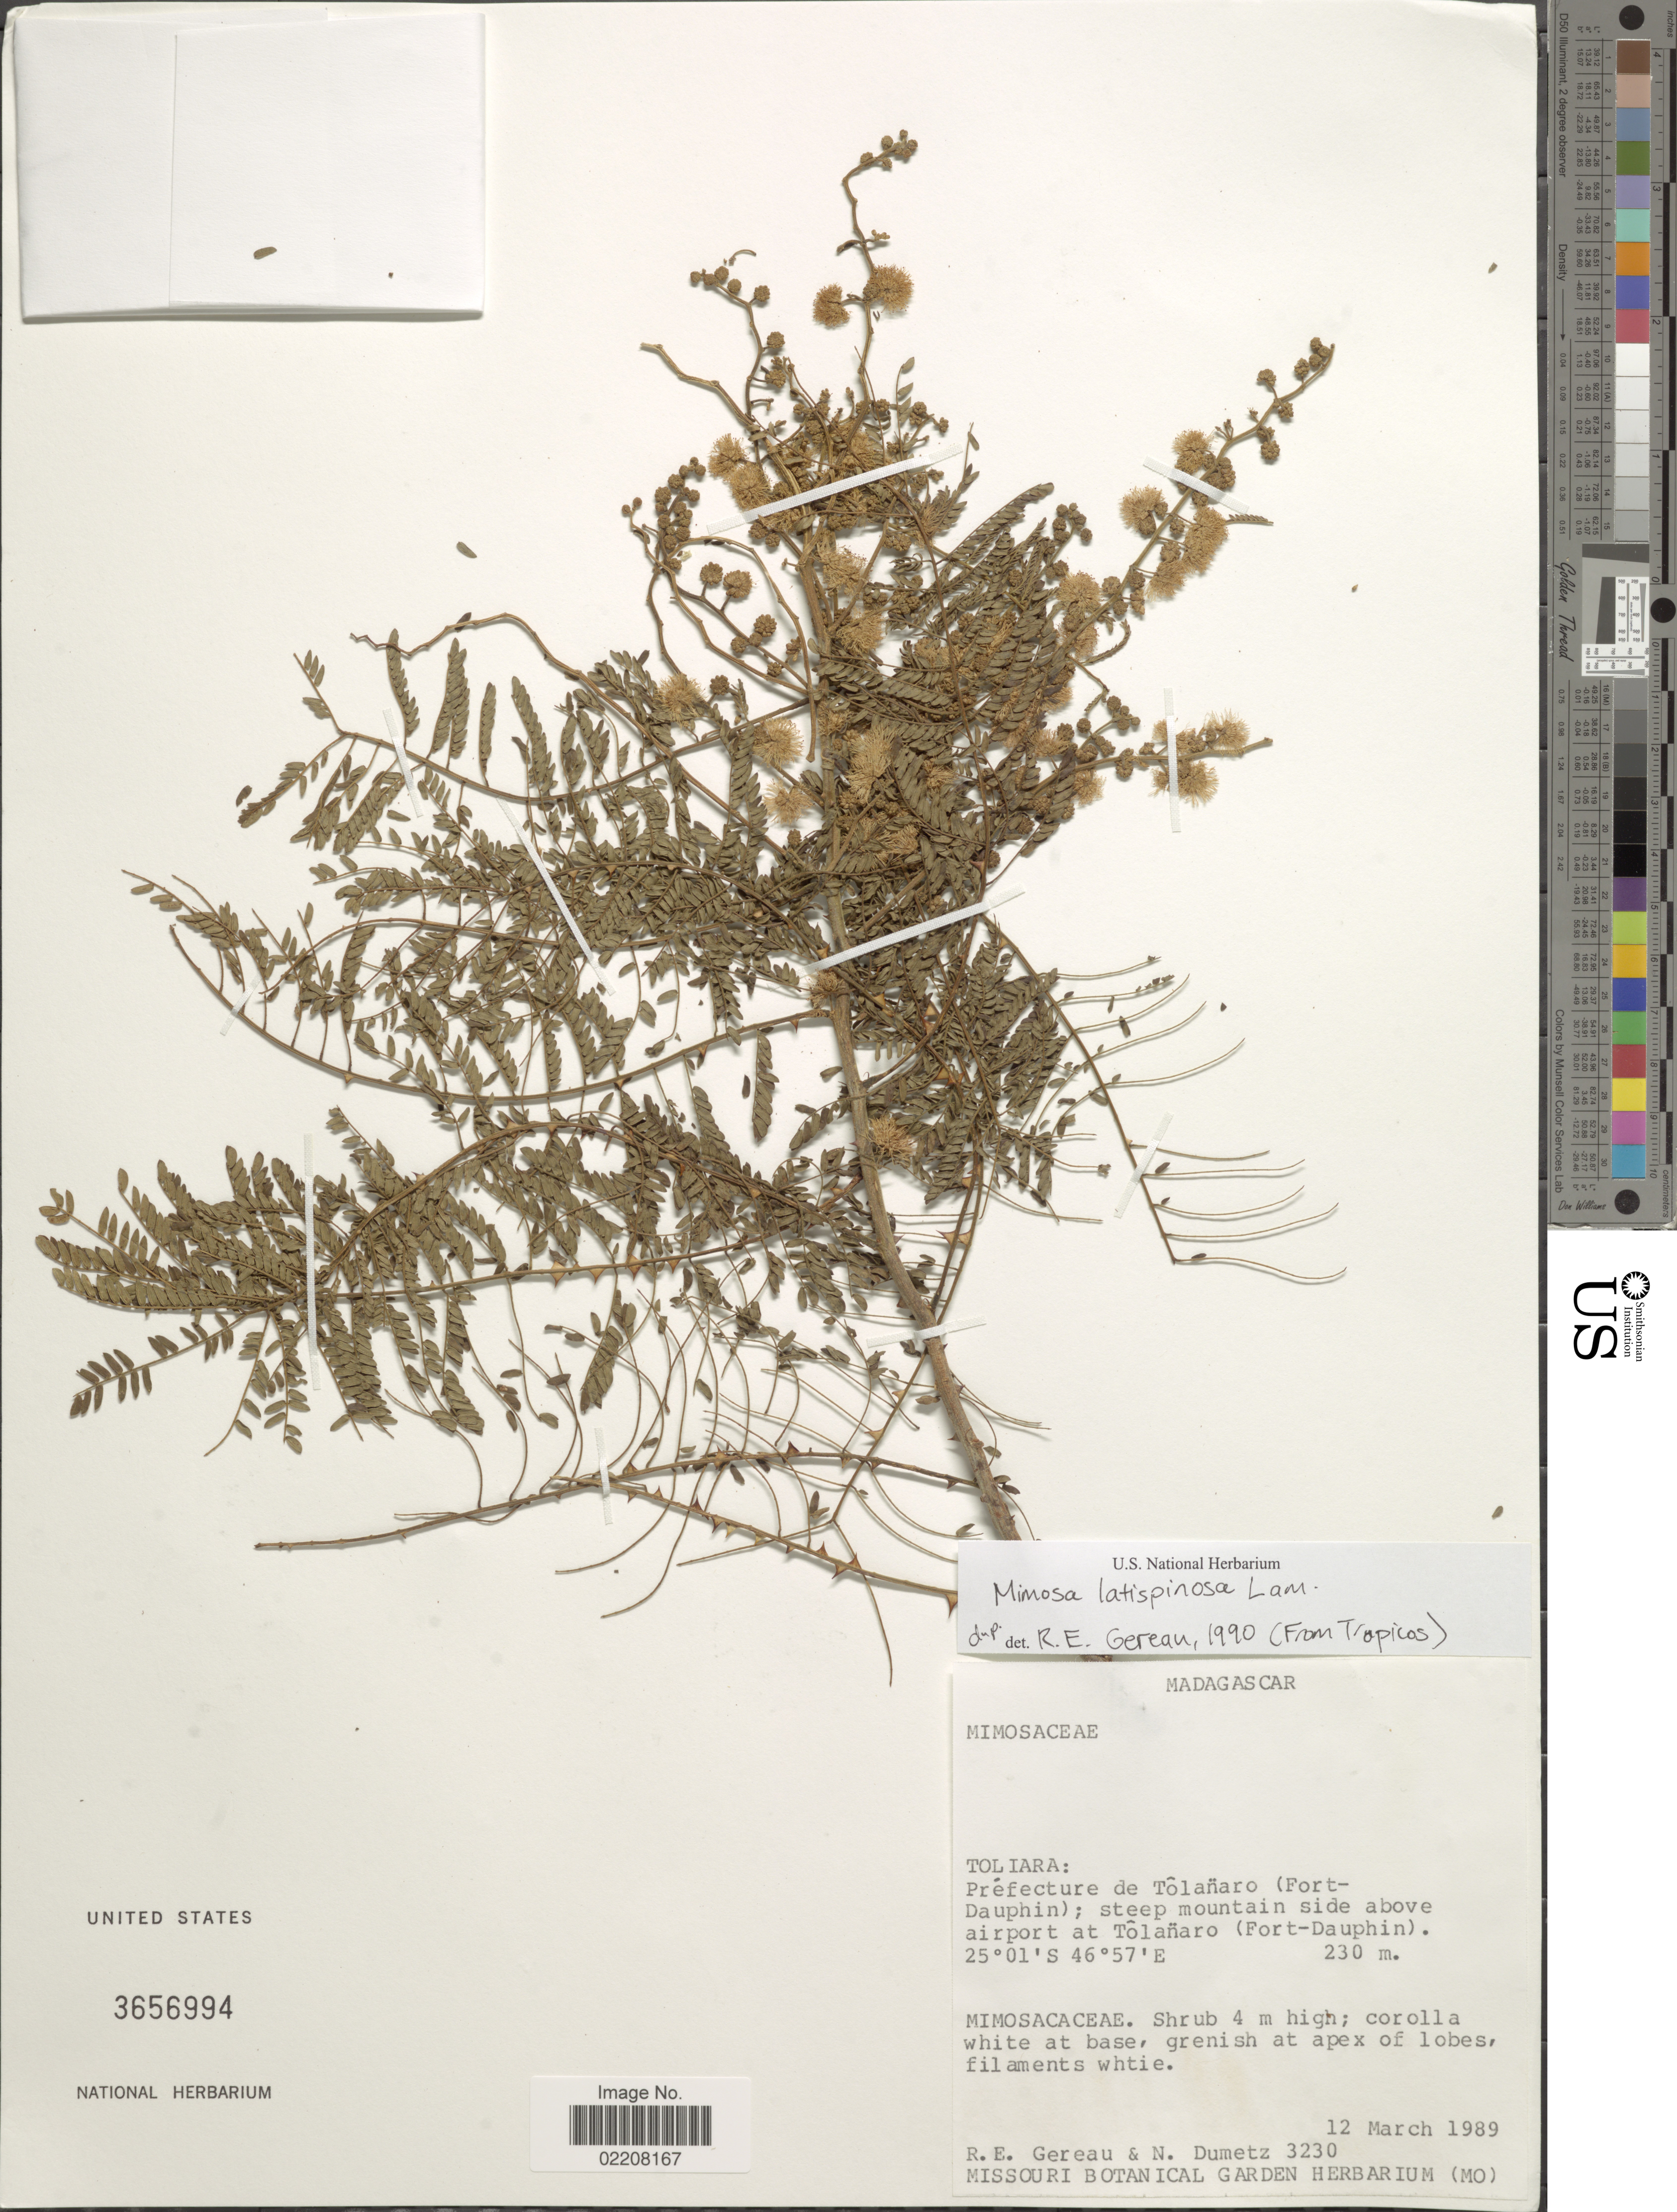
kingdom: Plantae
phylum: Tracheophyta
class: Magnoliopsida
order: Fabales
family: Fabaceae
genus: Mimosa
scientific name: Mimosa latispinosa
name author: Lam.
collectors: R. Gereau & N. Dumetz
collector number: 3230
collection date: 1989-03-12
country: Madagascar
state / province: Anosy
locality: Préfecture de Tôlanaro (Fort Dauphin); above airport at Tôlanaro (Fort-Dauphin)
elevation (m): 230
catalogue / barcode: US 3656994